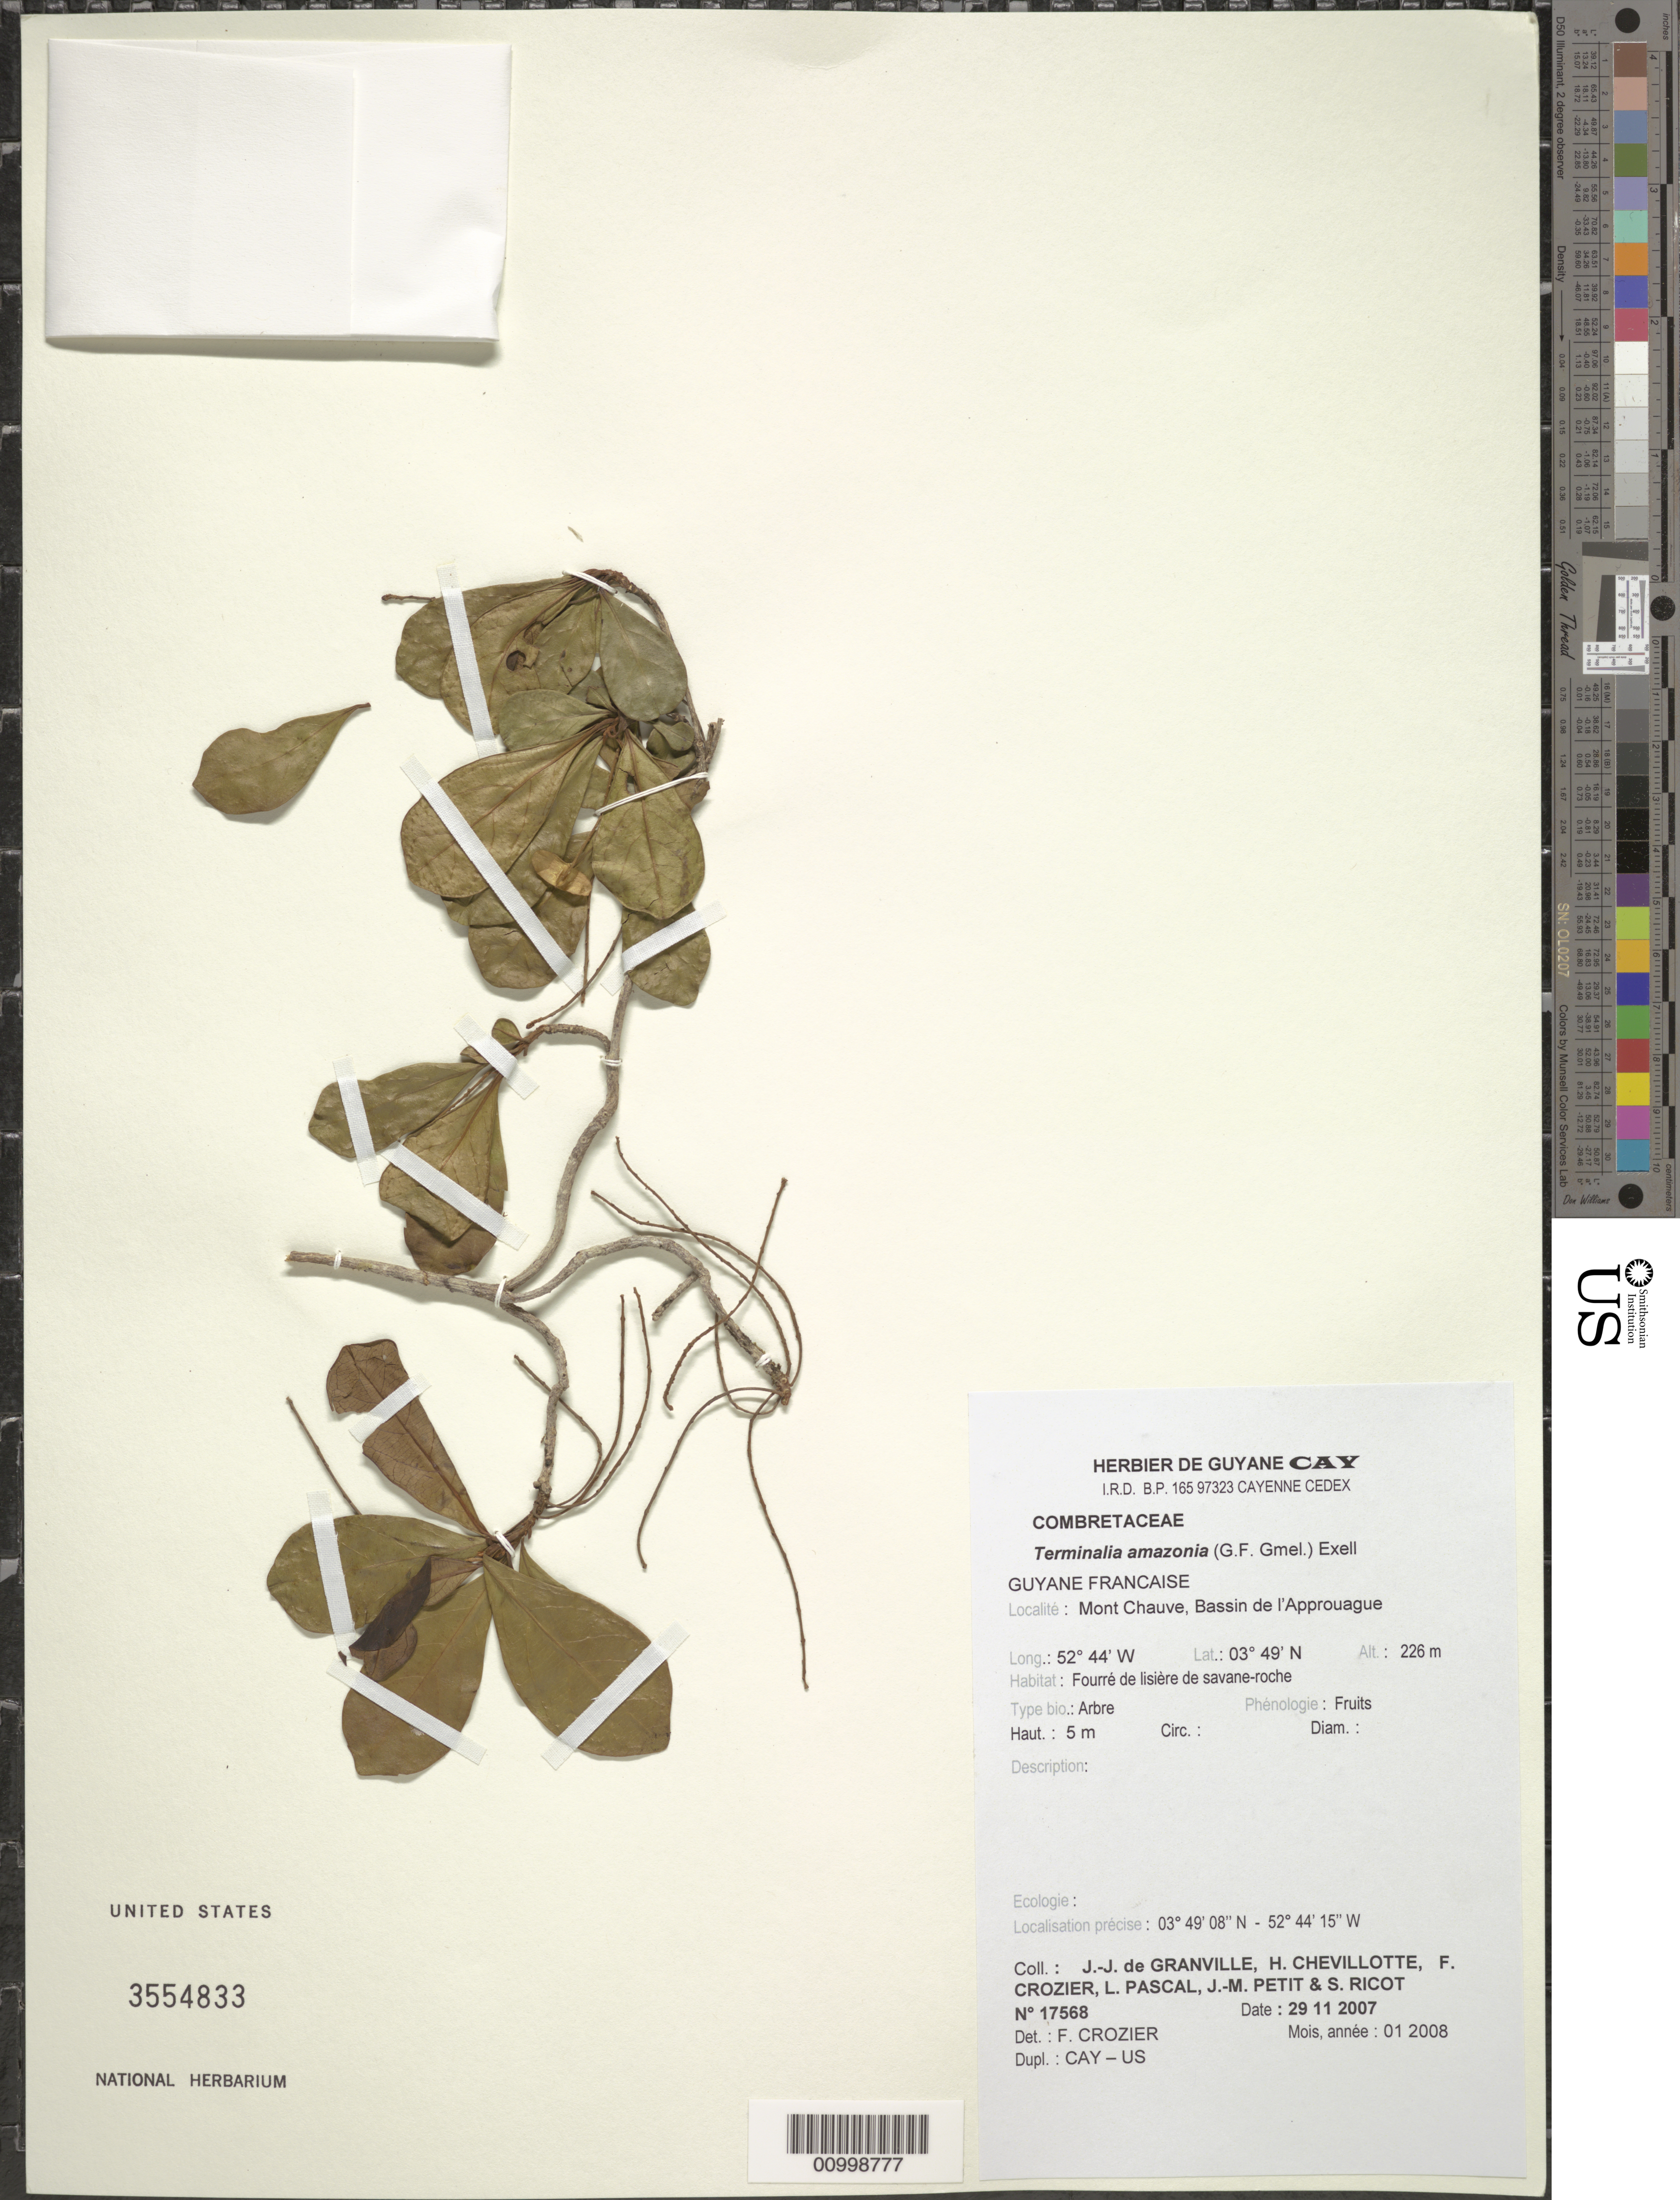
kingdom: Plantae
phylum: Tracheophyta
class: Magnoliopsida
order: Myrtales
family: Combretaceae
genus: Terminalia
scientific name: Terminalia amazonia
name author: (J.F. Gmel.) Exell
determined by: Crozier, F.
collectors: J.-J. de Granville, H. Chevillotte, F. Crozier, L. Pascal, J. Petit & S. Ricot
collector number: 17568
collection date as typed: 29-Nov-07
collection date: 2007-11-29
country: French Guiana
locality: Mont Chauve, Bassin de l'Approuague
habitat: Fourre de lisiere de savane-roche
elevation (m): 226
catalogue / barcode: US 3554833